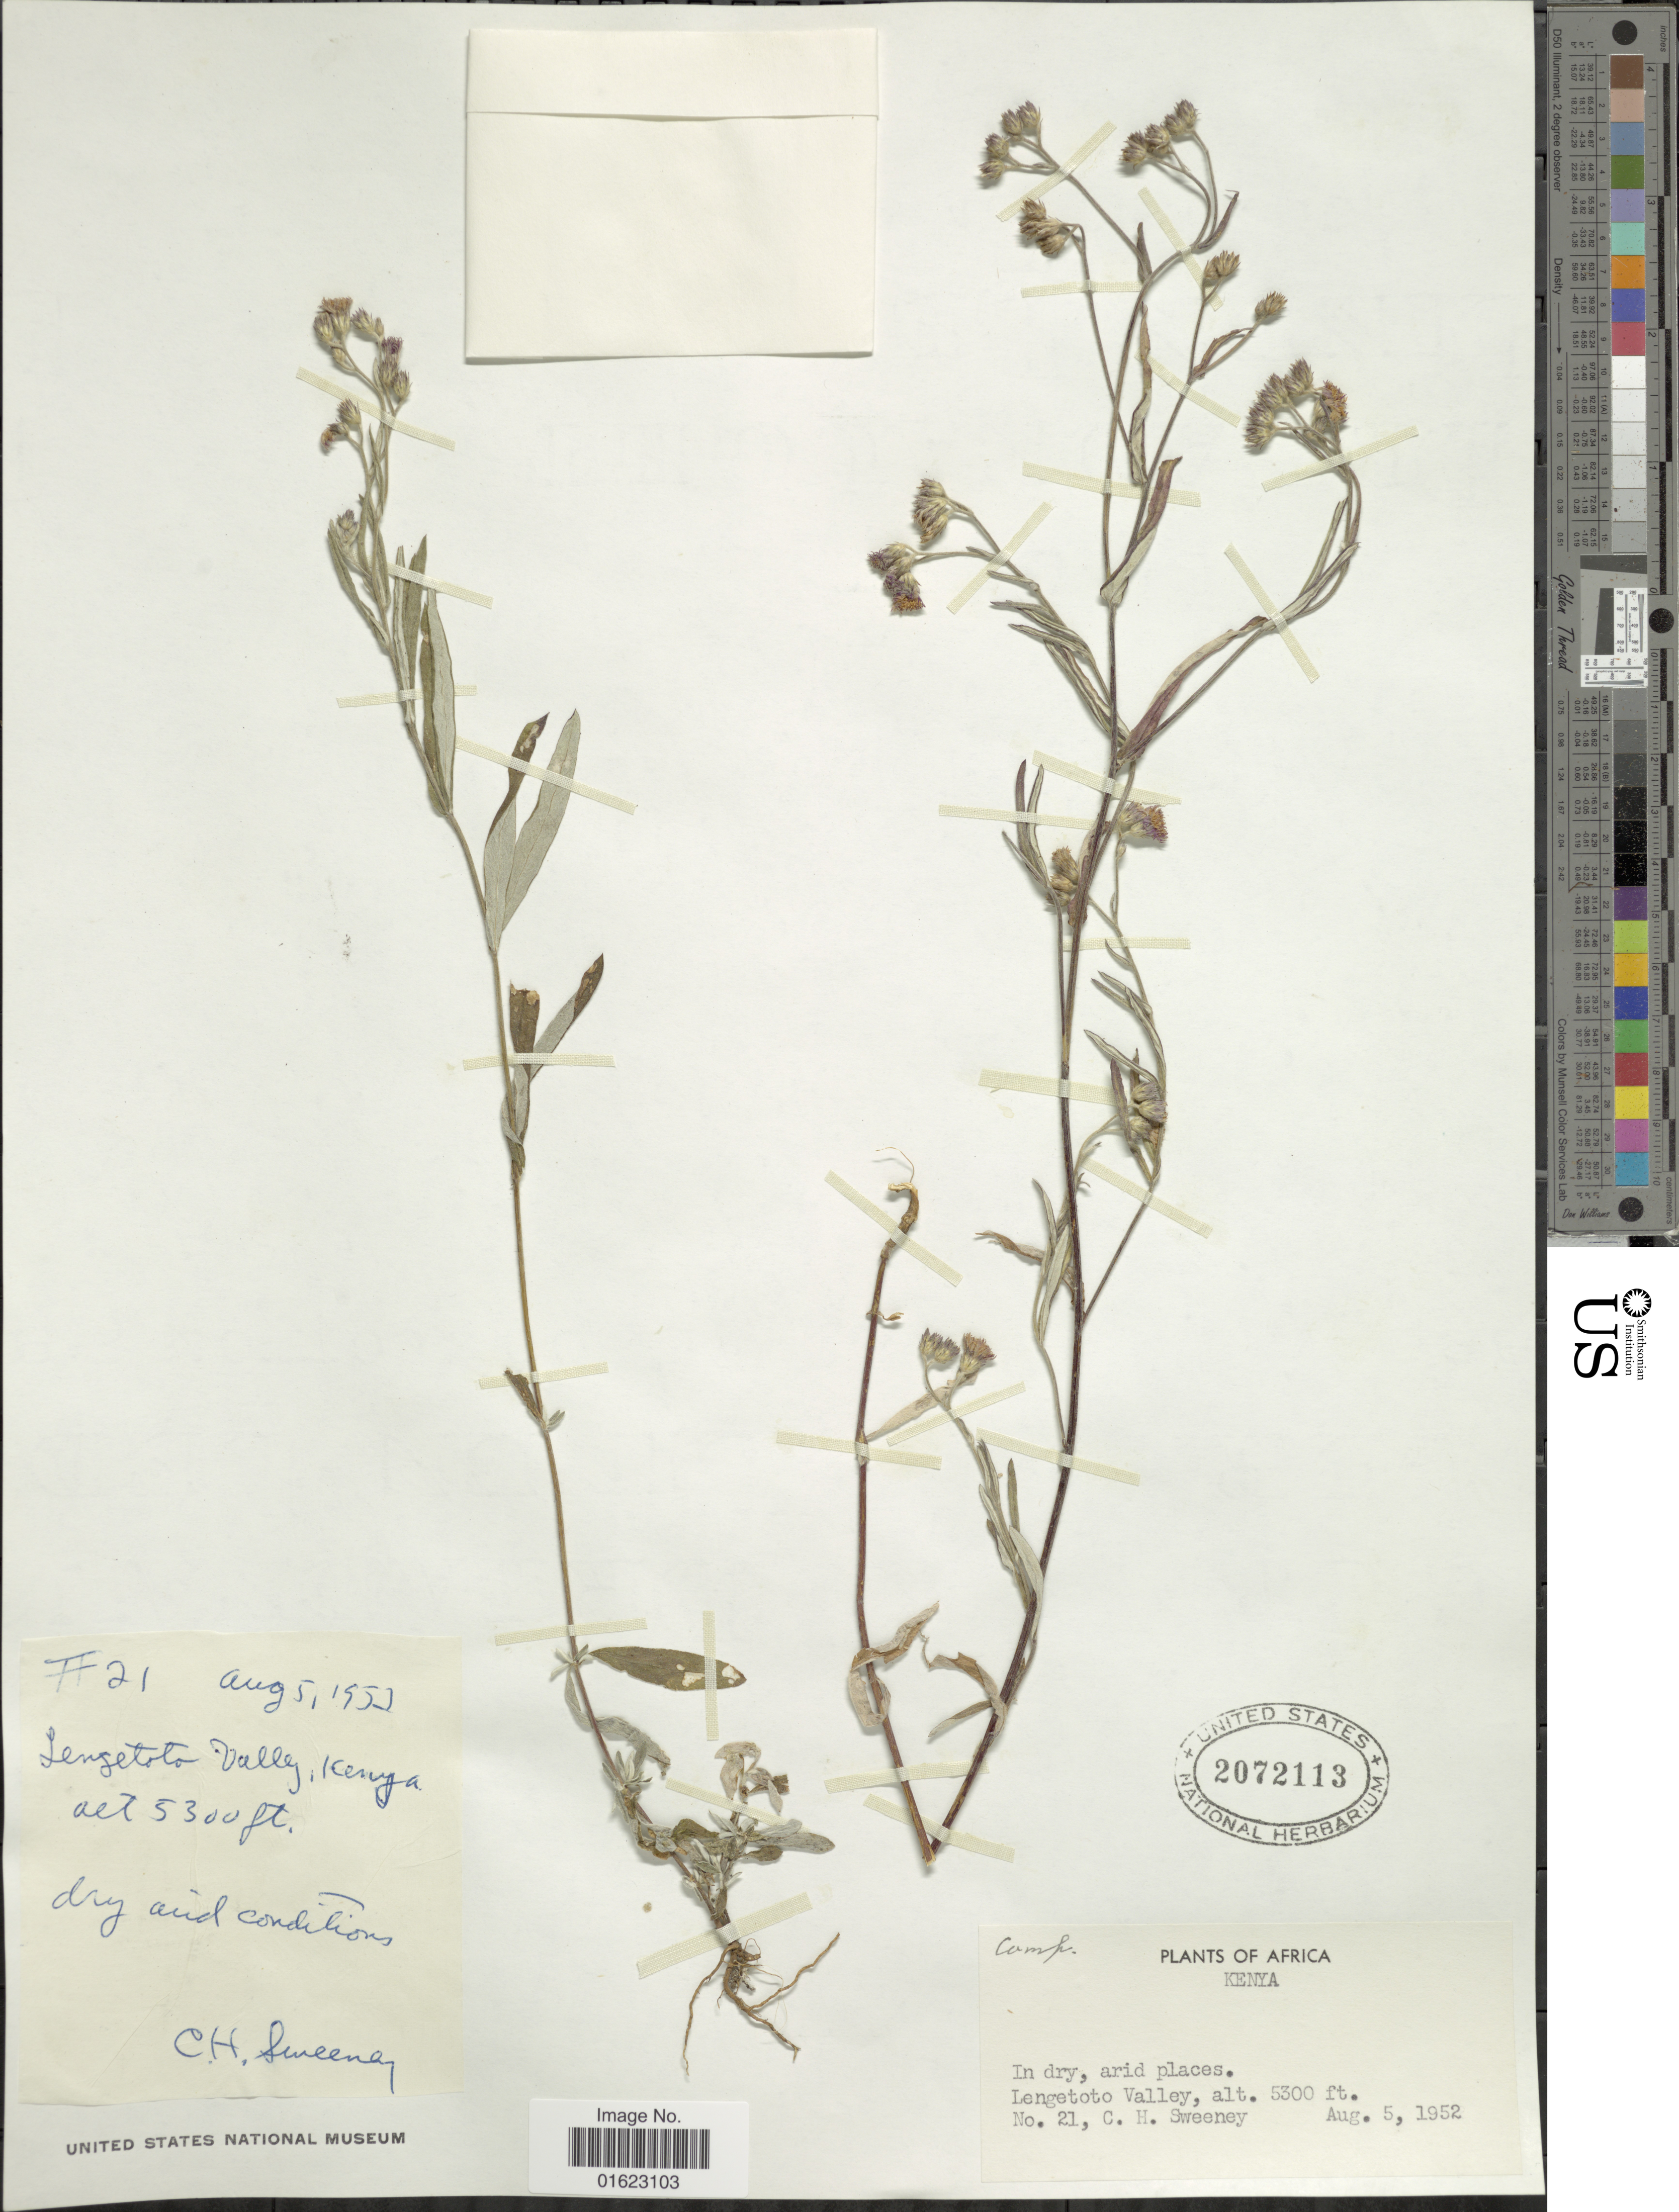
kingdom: Plantae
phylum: Tracheophyta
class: Magnoliopsida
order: Asterales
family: Asteraceae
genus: Gutenbergia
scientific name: Gutenbergia sp.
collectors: C. Sweeney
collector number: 21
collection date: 1952-08-05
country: Kenya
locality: Africa, Kenya. Lengetoto Valley.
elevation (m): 1646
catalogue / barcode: US 2072113